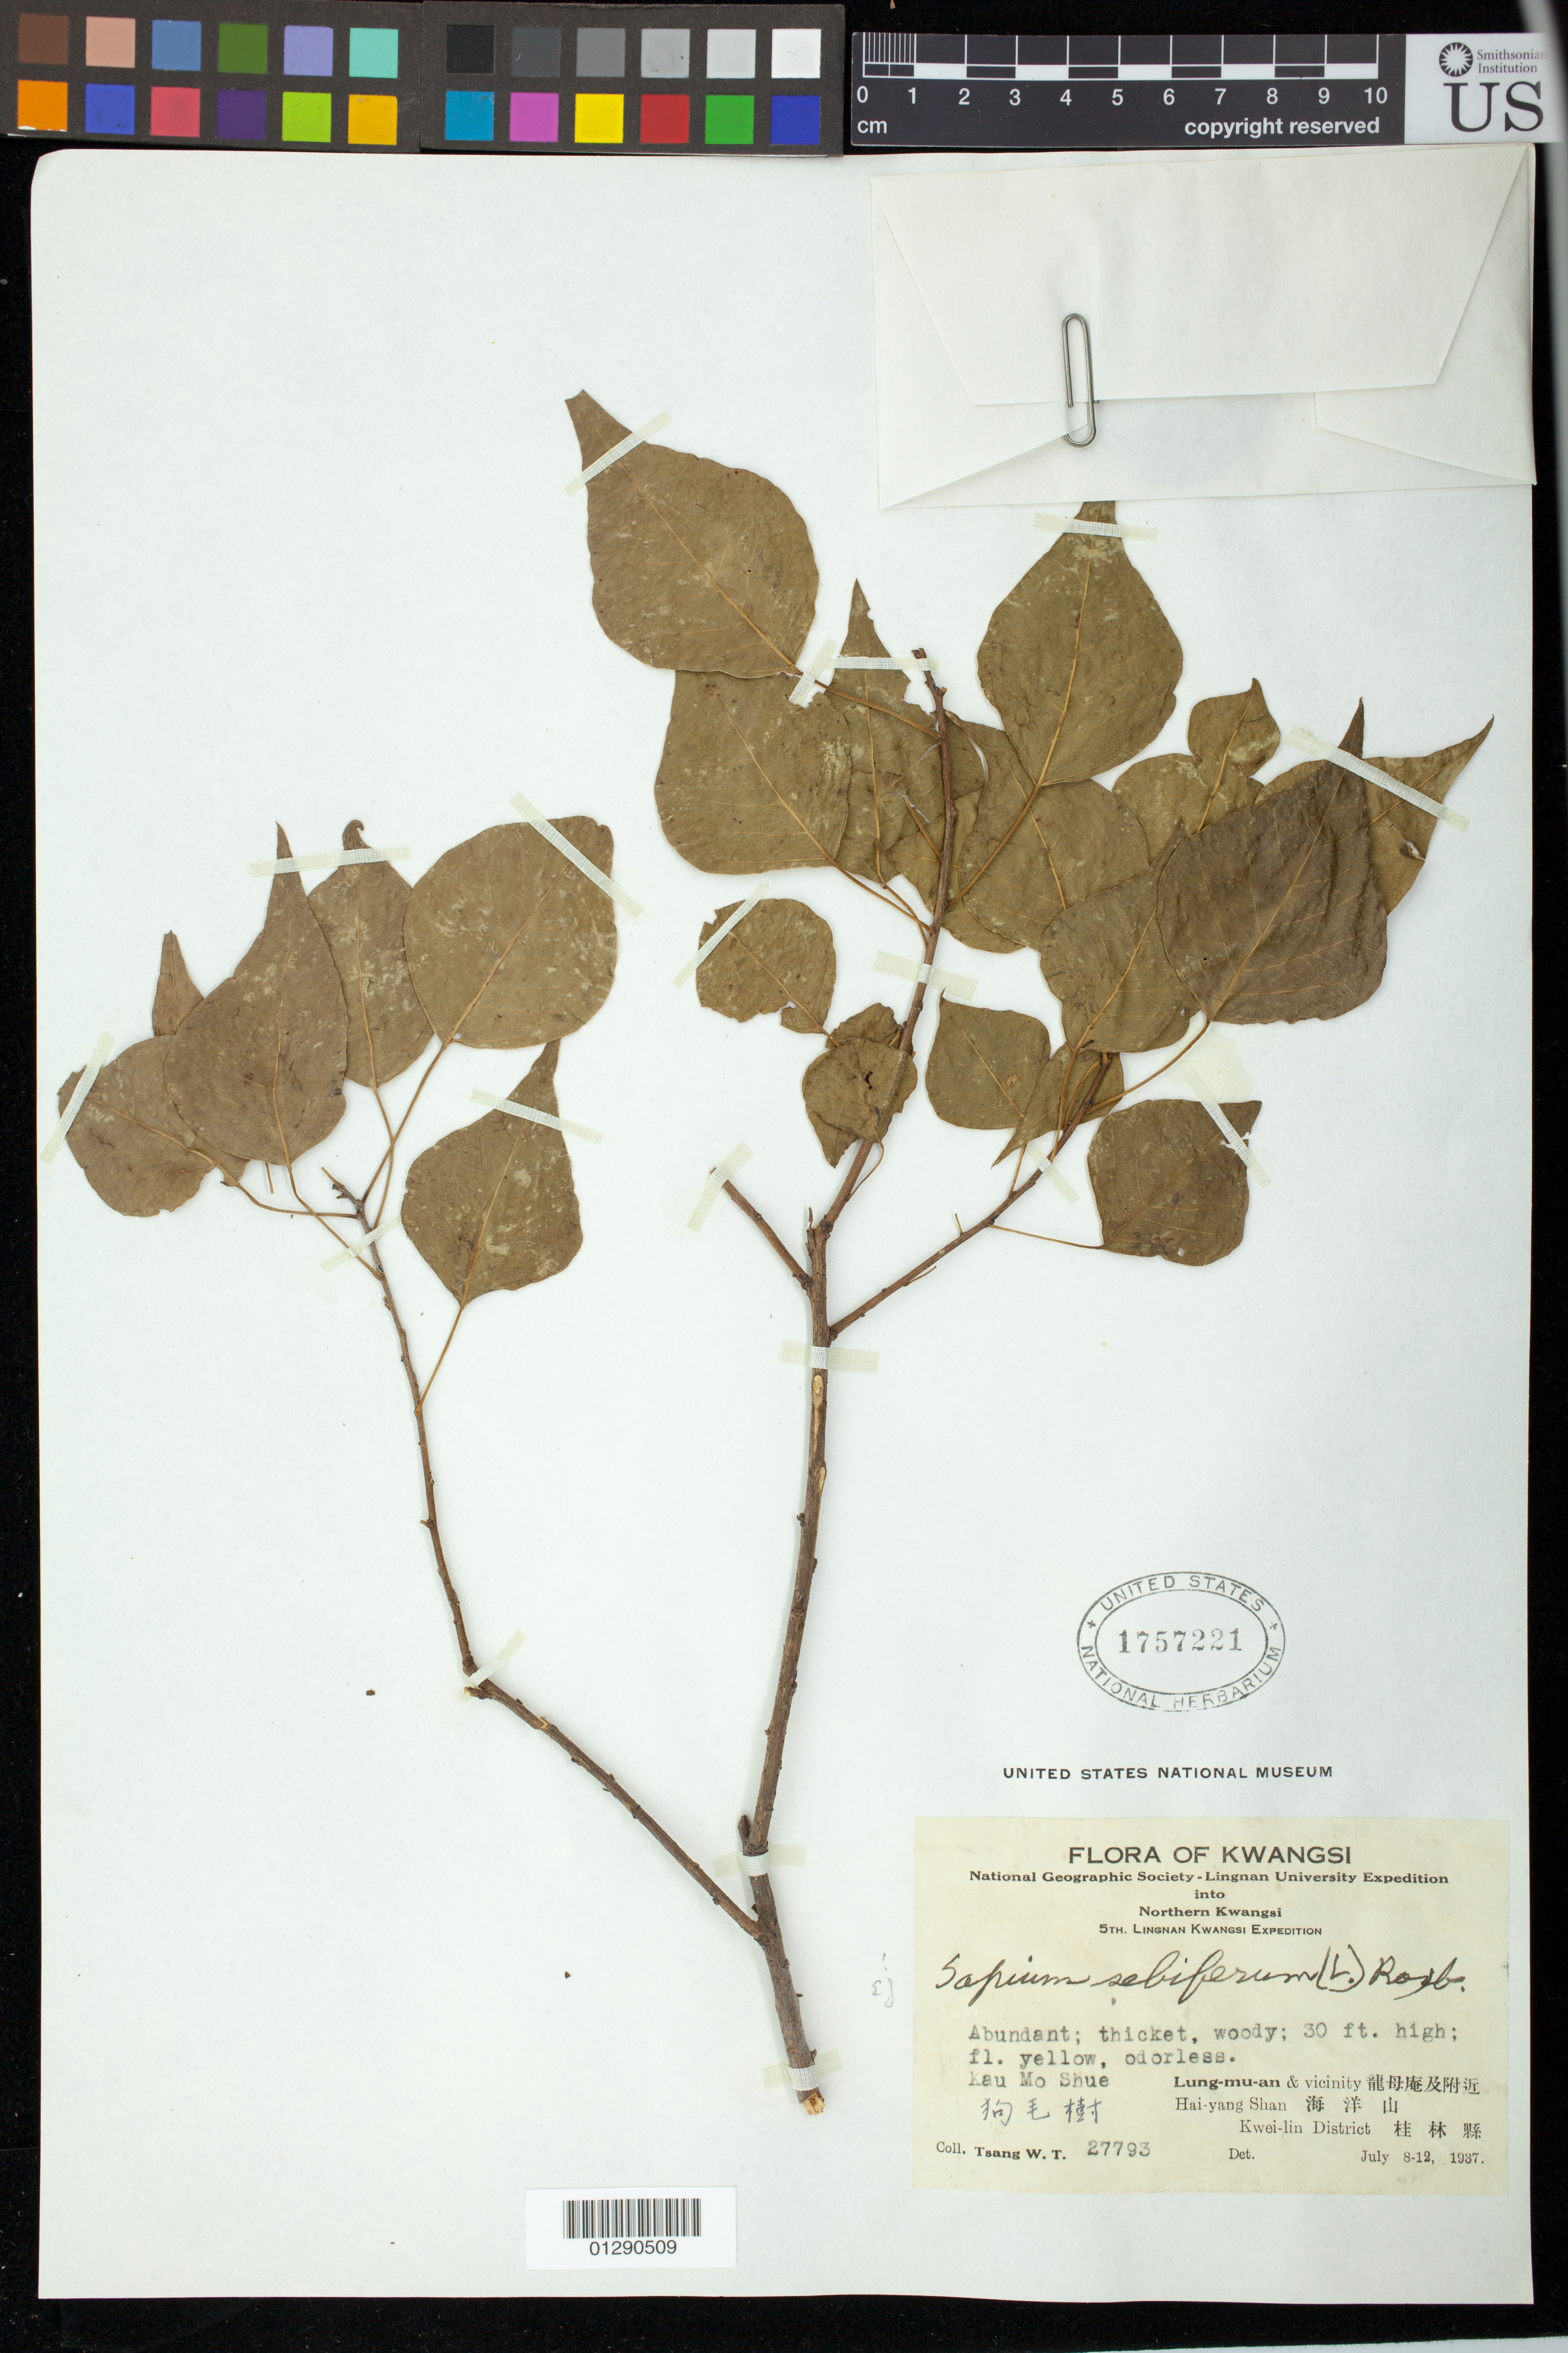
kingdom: Plantae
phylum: Tracheophyta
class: Magnoliopsida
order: Malpighiales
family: Euphorbiaceae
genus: Sapium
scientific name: Sapium sebiferum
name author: (L.) Roxb.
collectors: W. T. Tsang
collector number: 27793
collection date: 1937-07-08/1937-07-12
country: China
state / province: Guangxi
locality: Lung-mu-an & vicinity. Hai-yang Shan. Kwei-lin District.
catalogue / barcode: US 1757221